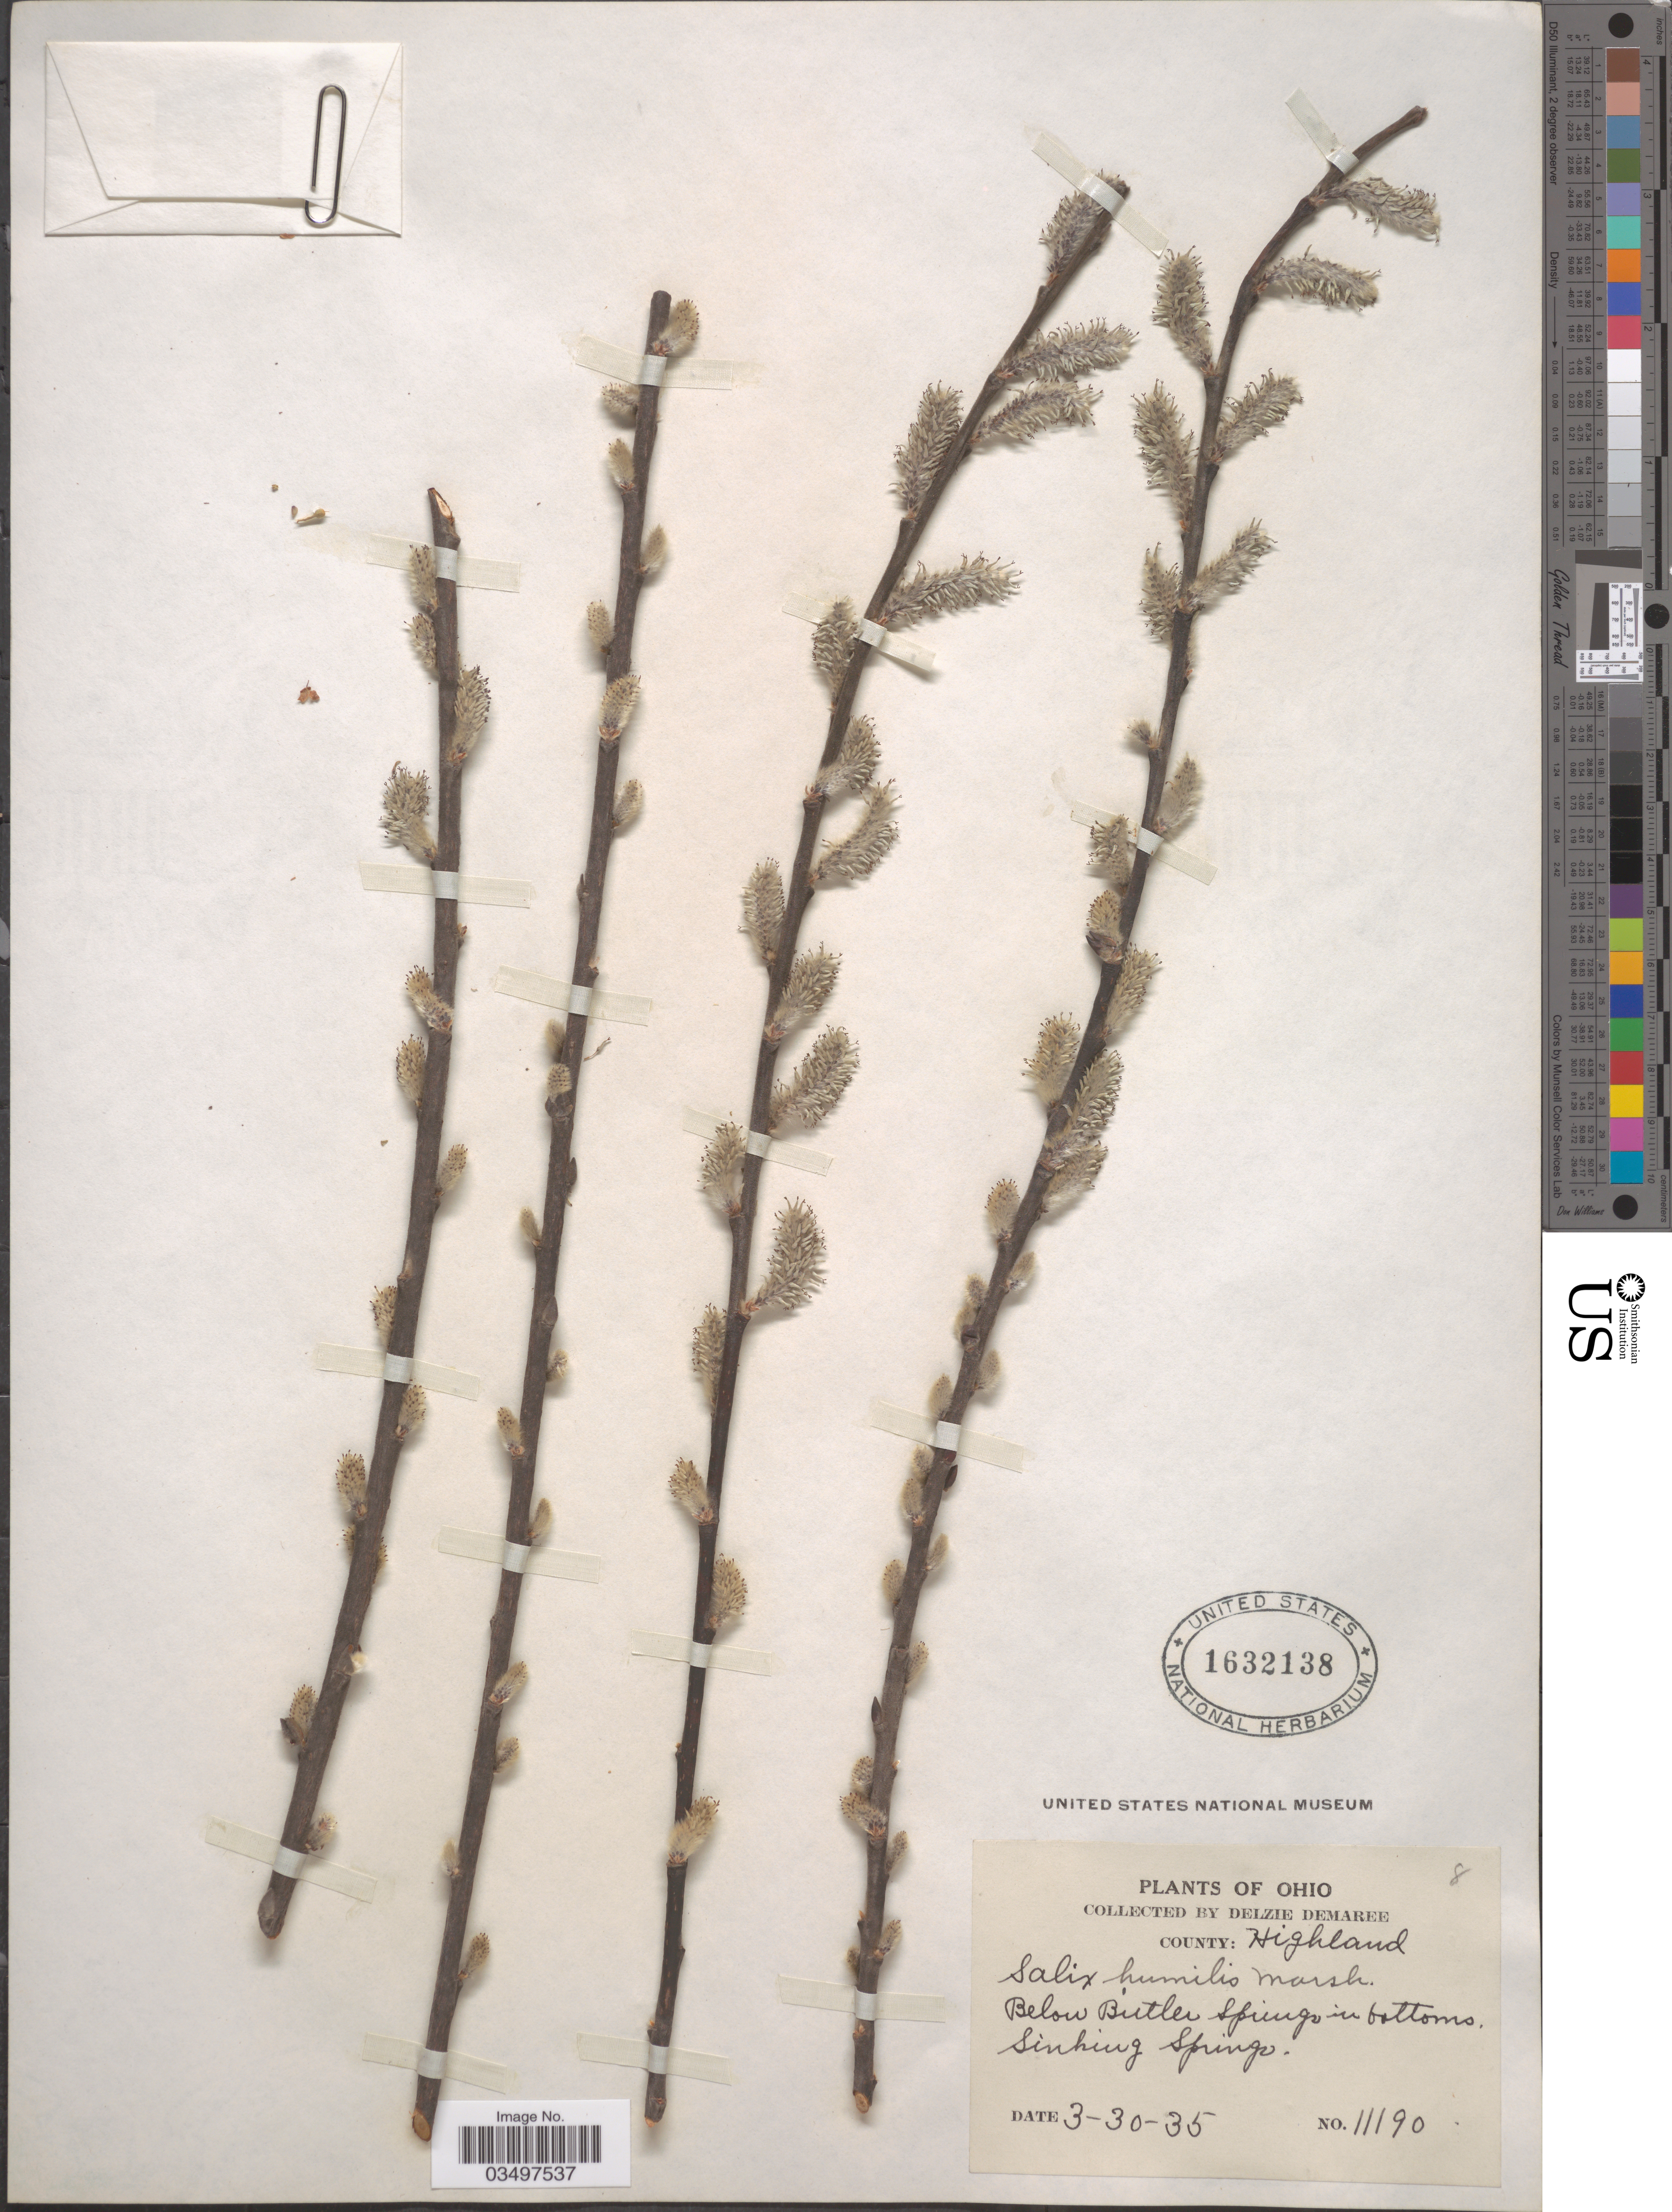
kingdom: Plantae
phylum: Tracheophyta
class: Magnoliopsida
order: Malpighiales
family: Salicaceae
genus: Salix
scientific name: Salix humilis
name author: Marshall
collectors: D. Demaree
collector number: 11190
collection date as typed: Transcribed d/m/y: 30/3/35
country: United States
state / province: Ohio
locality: County: Highland. Below Butler springs in bottoms. Sinhiug Springs.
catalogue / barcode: US 1632138